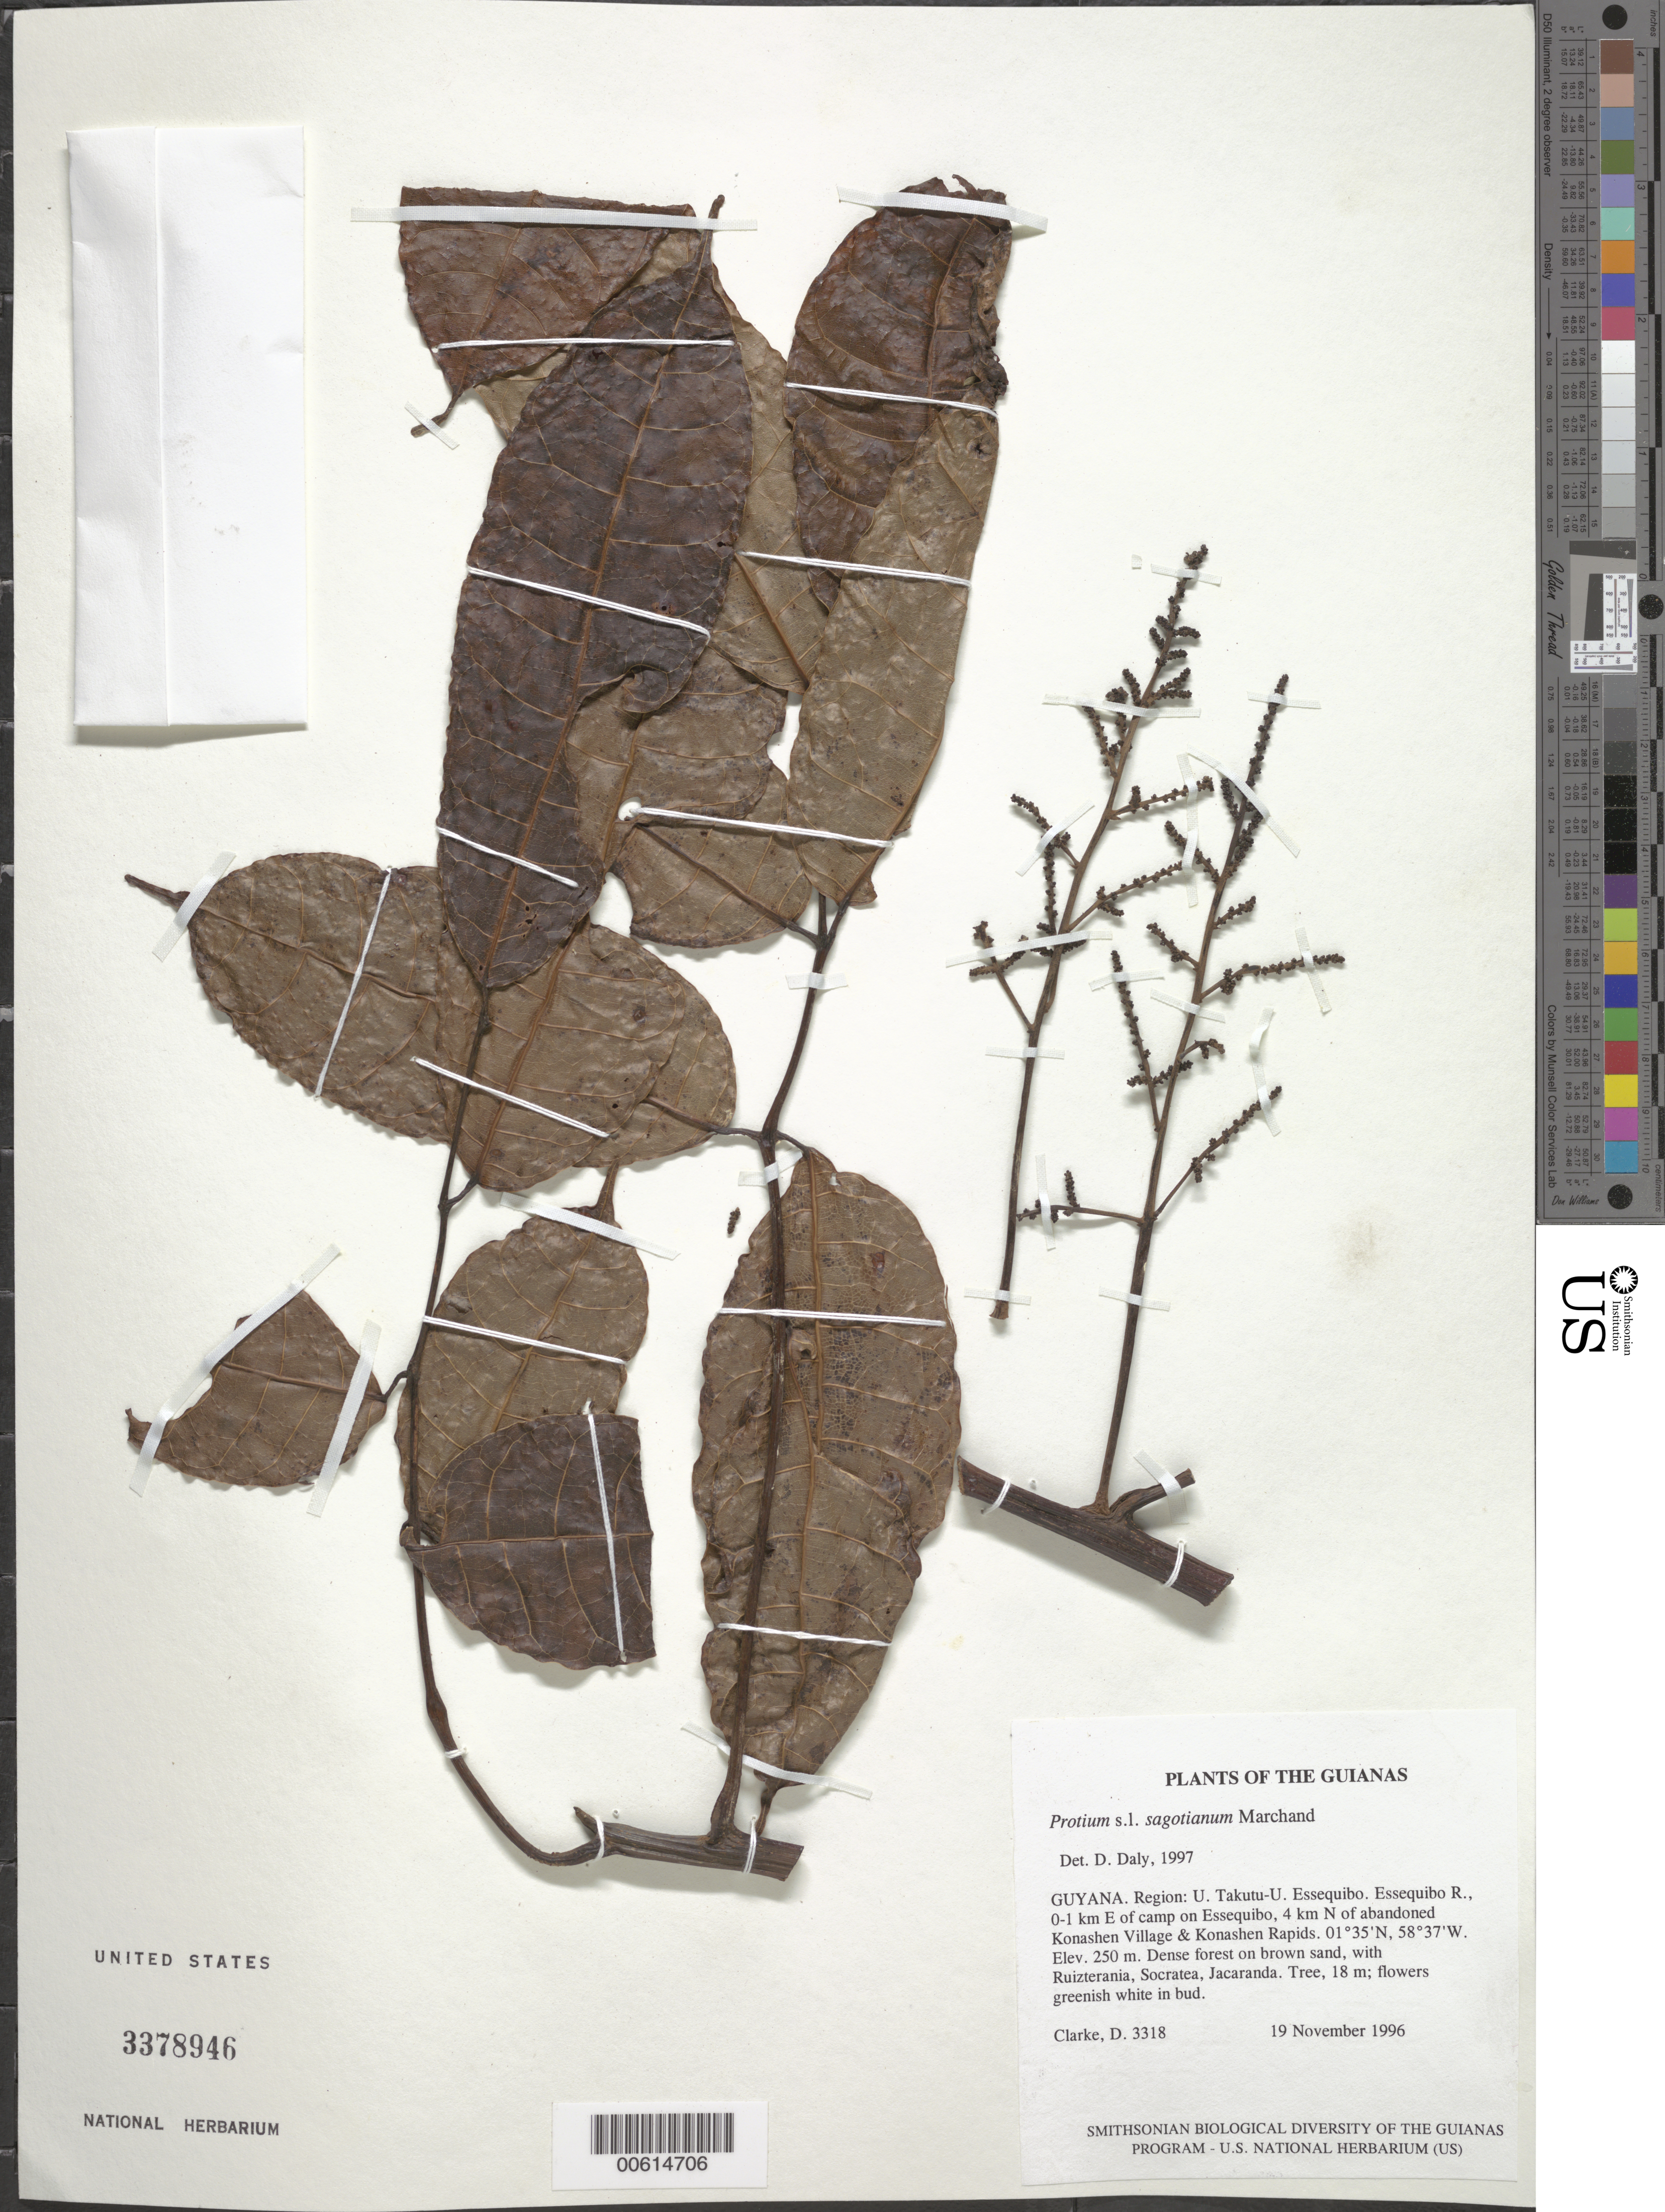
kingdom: Plantae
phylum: Tracheophyta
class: Magnoliopsida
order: Sapindales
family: Burseraceae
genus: Protium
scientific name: Protium sagotianum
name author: Marchand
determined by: Daly, D. C.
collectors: H. D. Clarke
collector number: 3318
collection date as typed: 19 November 1996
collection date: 1996-11-19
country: Guyana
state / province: U. Takutu-U. Essequibo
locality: Essequibo R., 0-1 km E of camp on Essequibo, 4 km N of abandoned Konashen Village & Konashen Rapids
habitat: Dense forest on brown sand, with Ruizterania, Socratea, Jacaranda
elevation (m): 250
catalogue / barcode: US 3378946